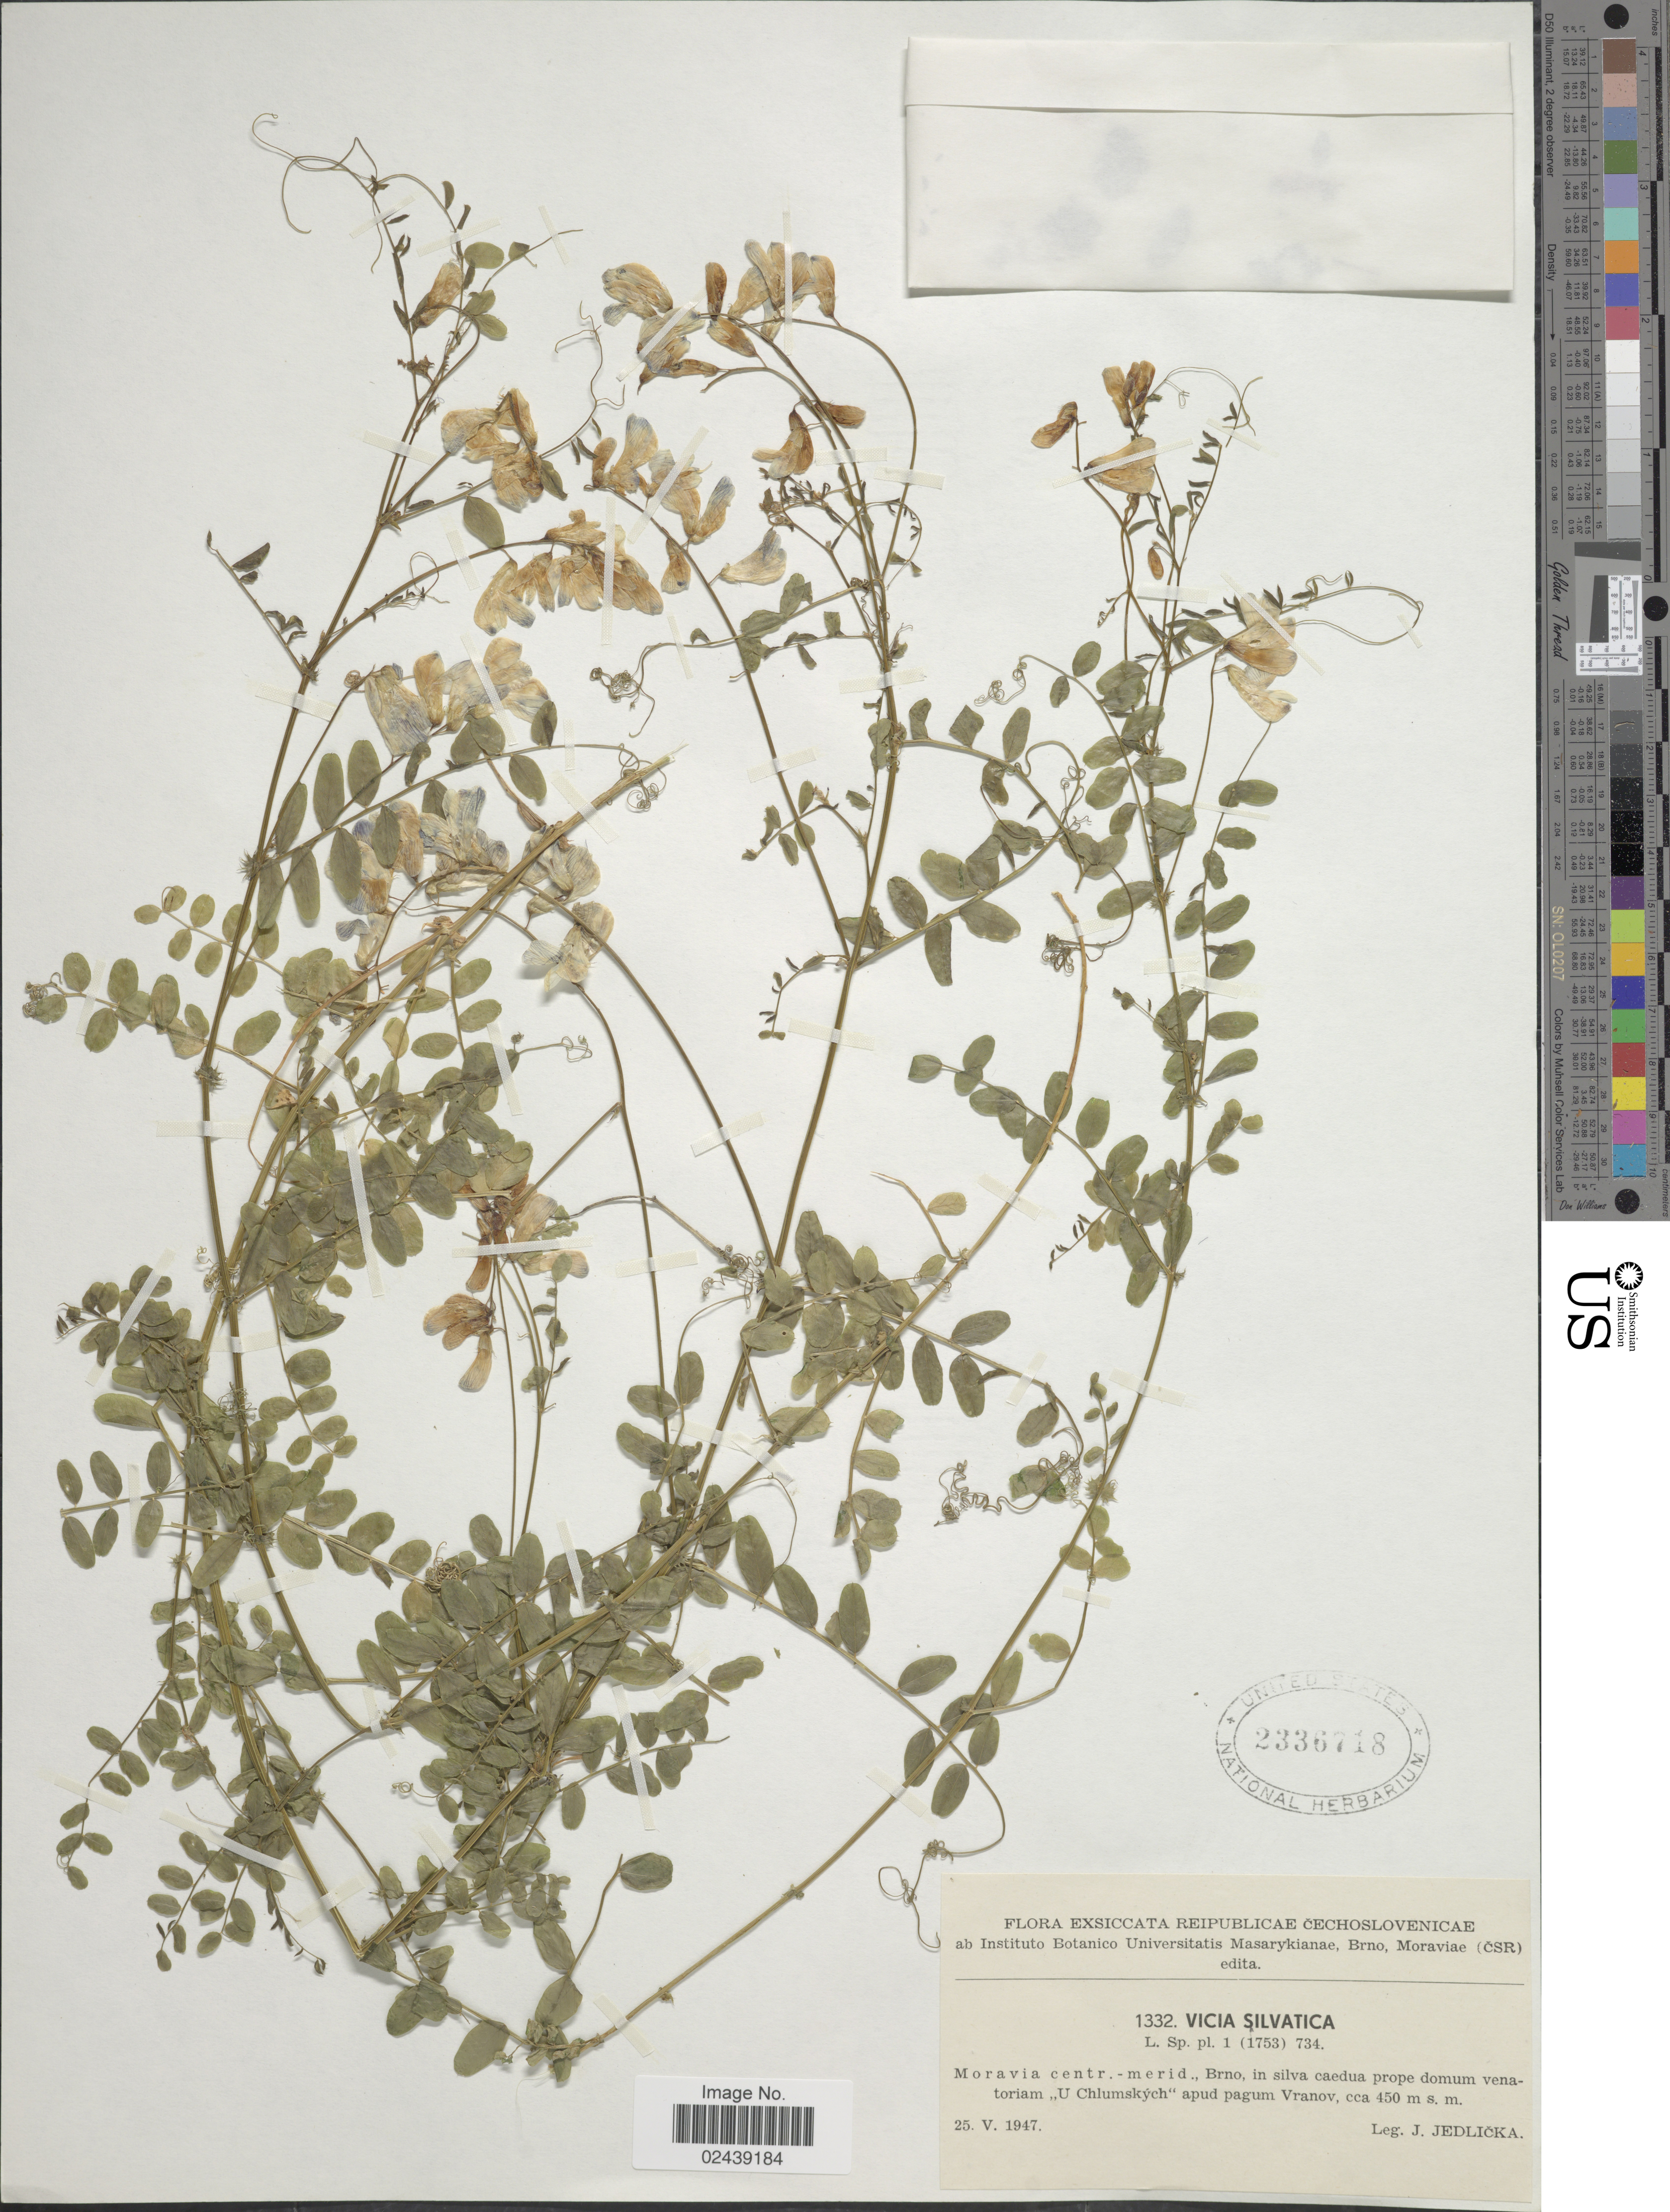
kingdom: Plantae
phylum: Tracheophyta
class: Magnoliopsida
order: Fabales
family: Fabaceae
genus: Vicia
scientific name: Vicia sylvatica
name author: L.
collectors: J. Jedlicka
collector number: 1332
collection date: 1947-05-25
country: Czechia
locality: Reipublicae cechoclovenicae. Moravia centr.-merid., Brno, in silva caedua prope domum venatoriam U Chlumskych apud pagum Vranov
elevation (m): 450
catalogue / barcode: US 2336718